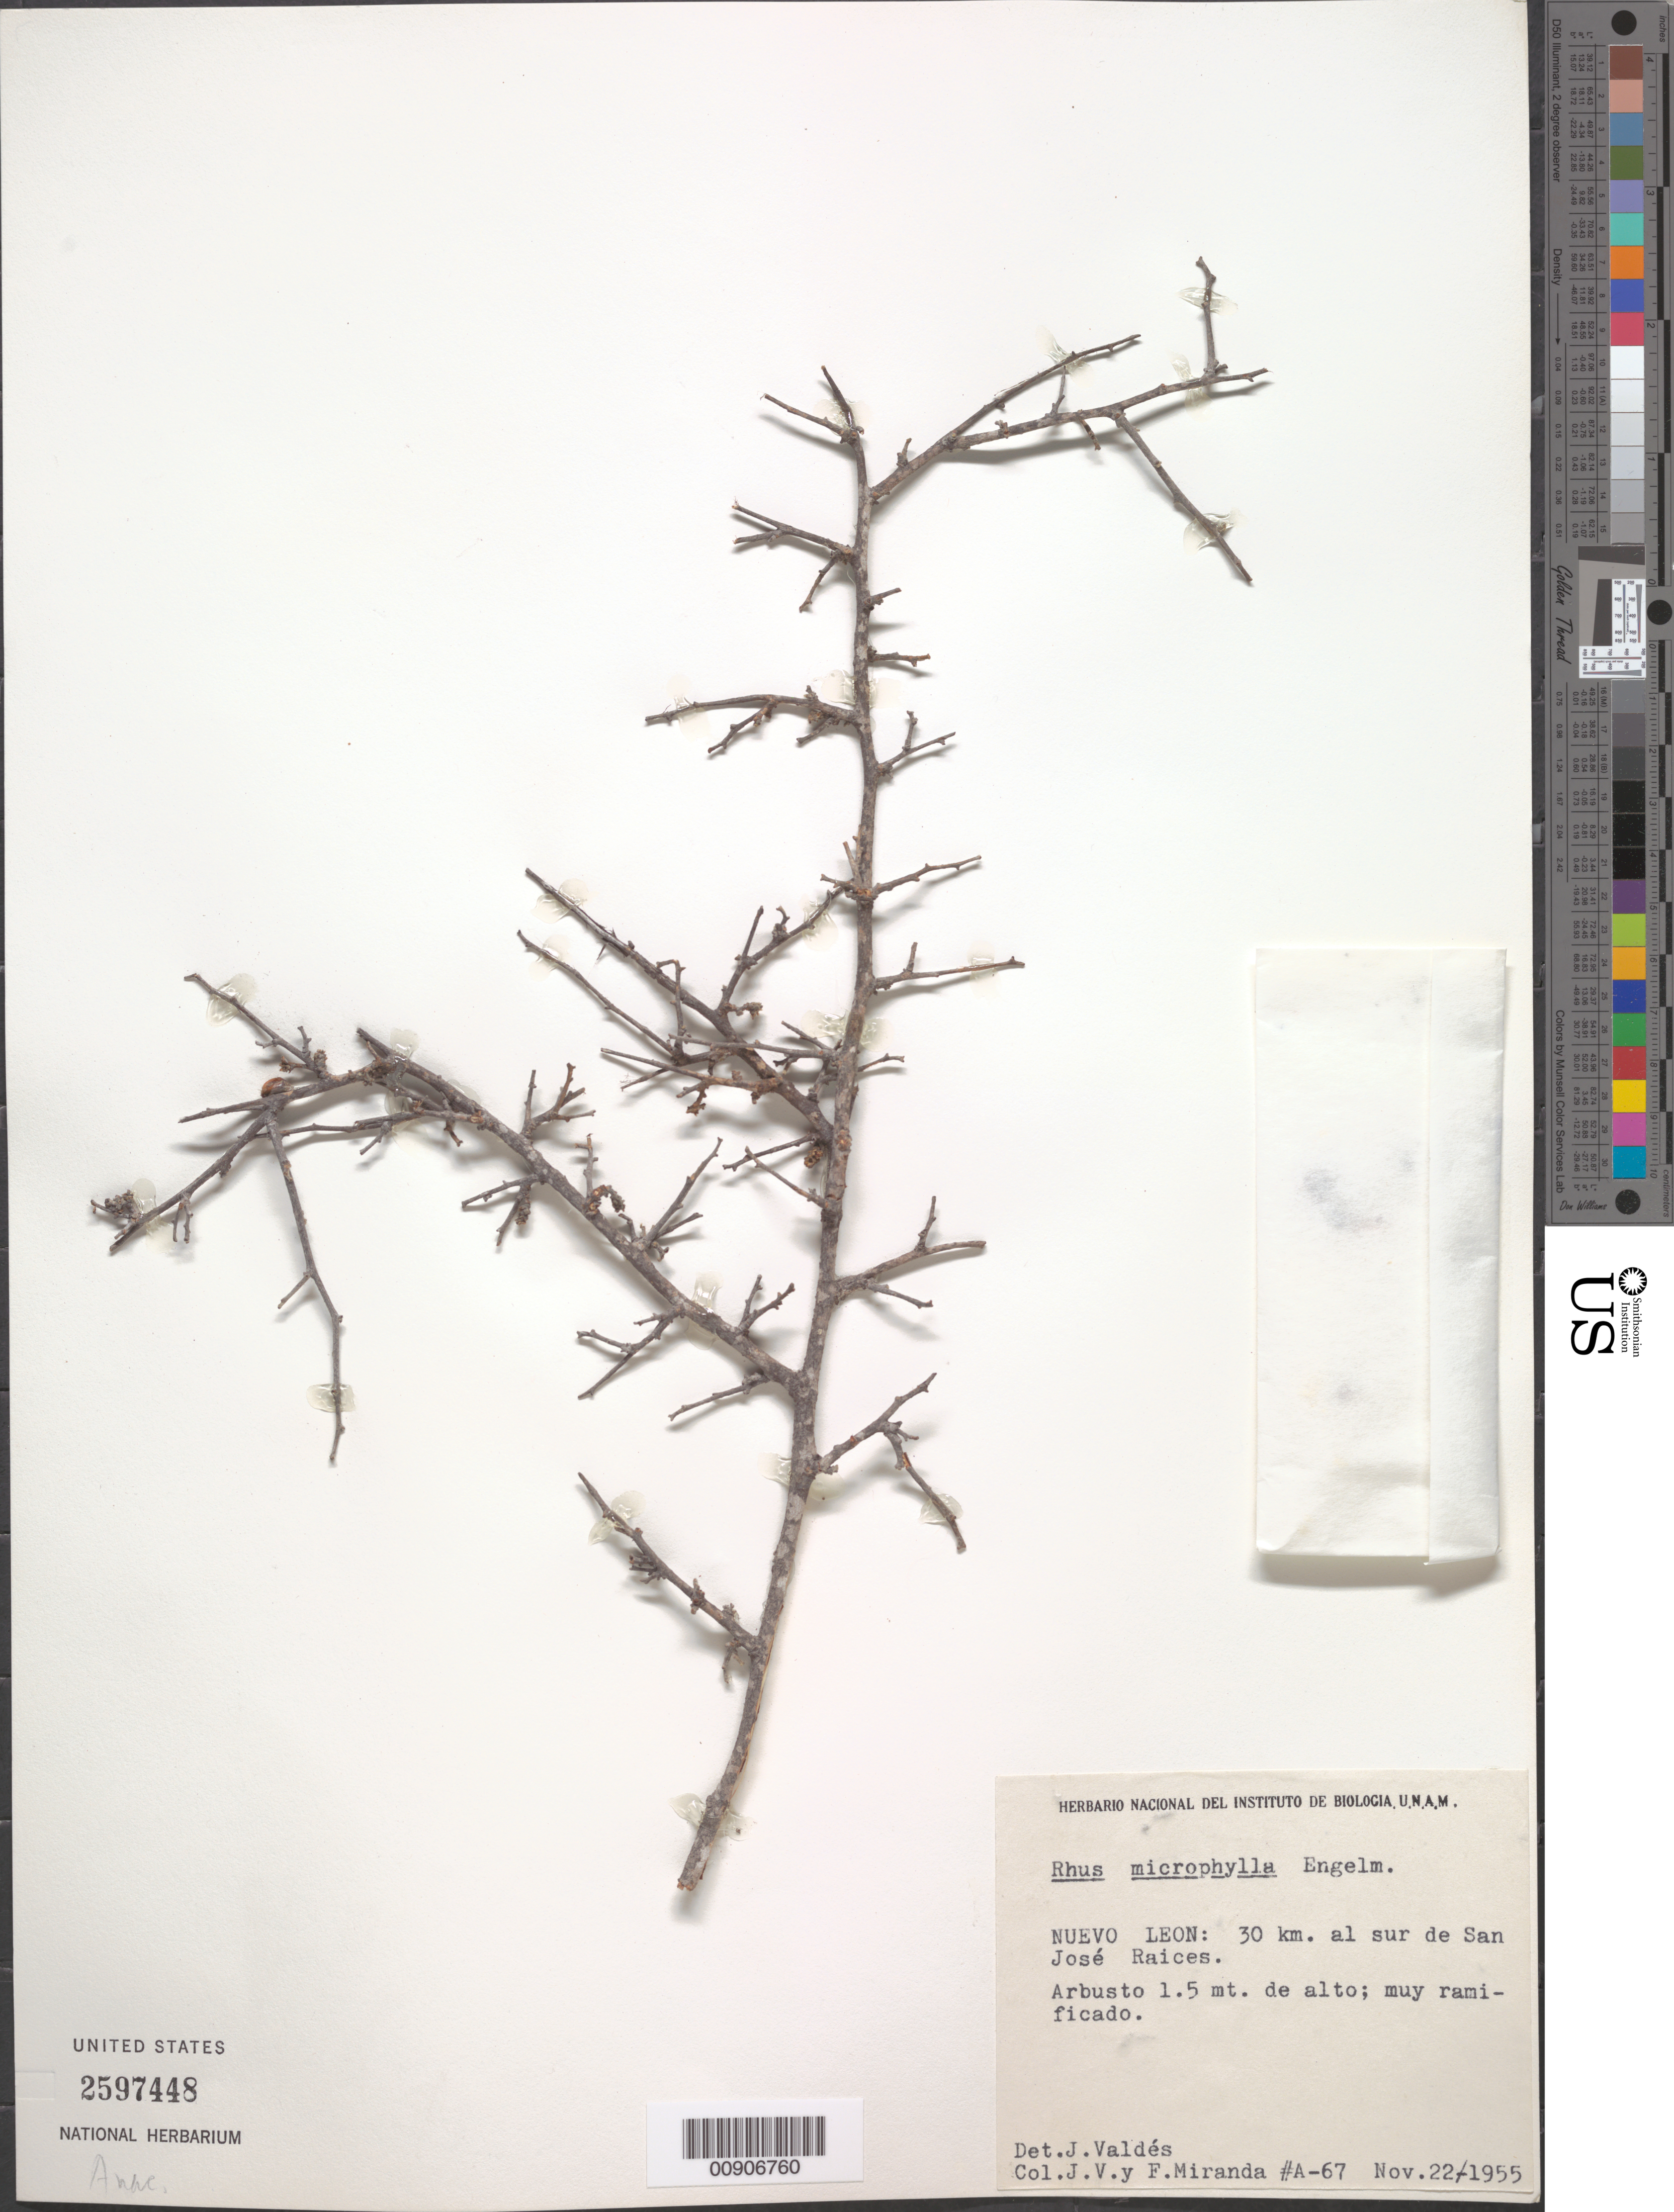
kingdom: Plantae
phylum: Tracheophyta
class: Magnoliopsida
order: Sapindales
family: Anacardiaceae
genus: Rhus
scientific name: Rhus microphylla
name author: Engelm.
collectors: J. Valdés-Reyna & F. Miranda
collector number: A-67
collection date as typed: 22 Nov 1955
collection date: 1955-11-22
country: Mexico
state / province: Nuevo León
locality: Nuevo León: 30 km. al sur de San José Raices.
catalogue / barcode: US 2597448